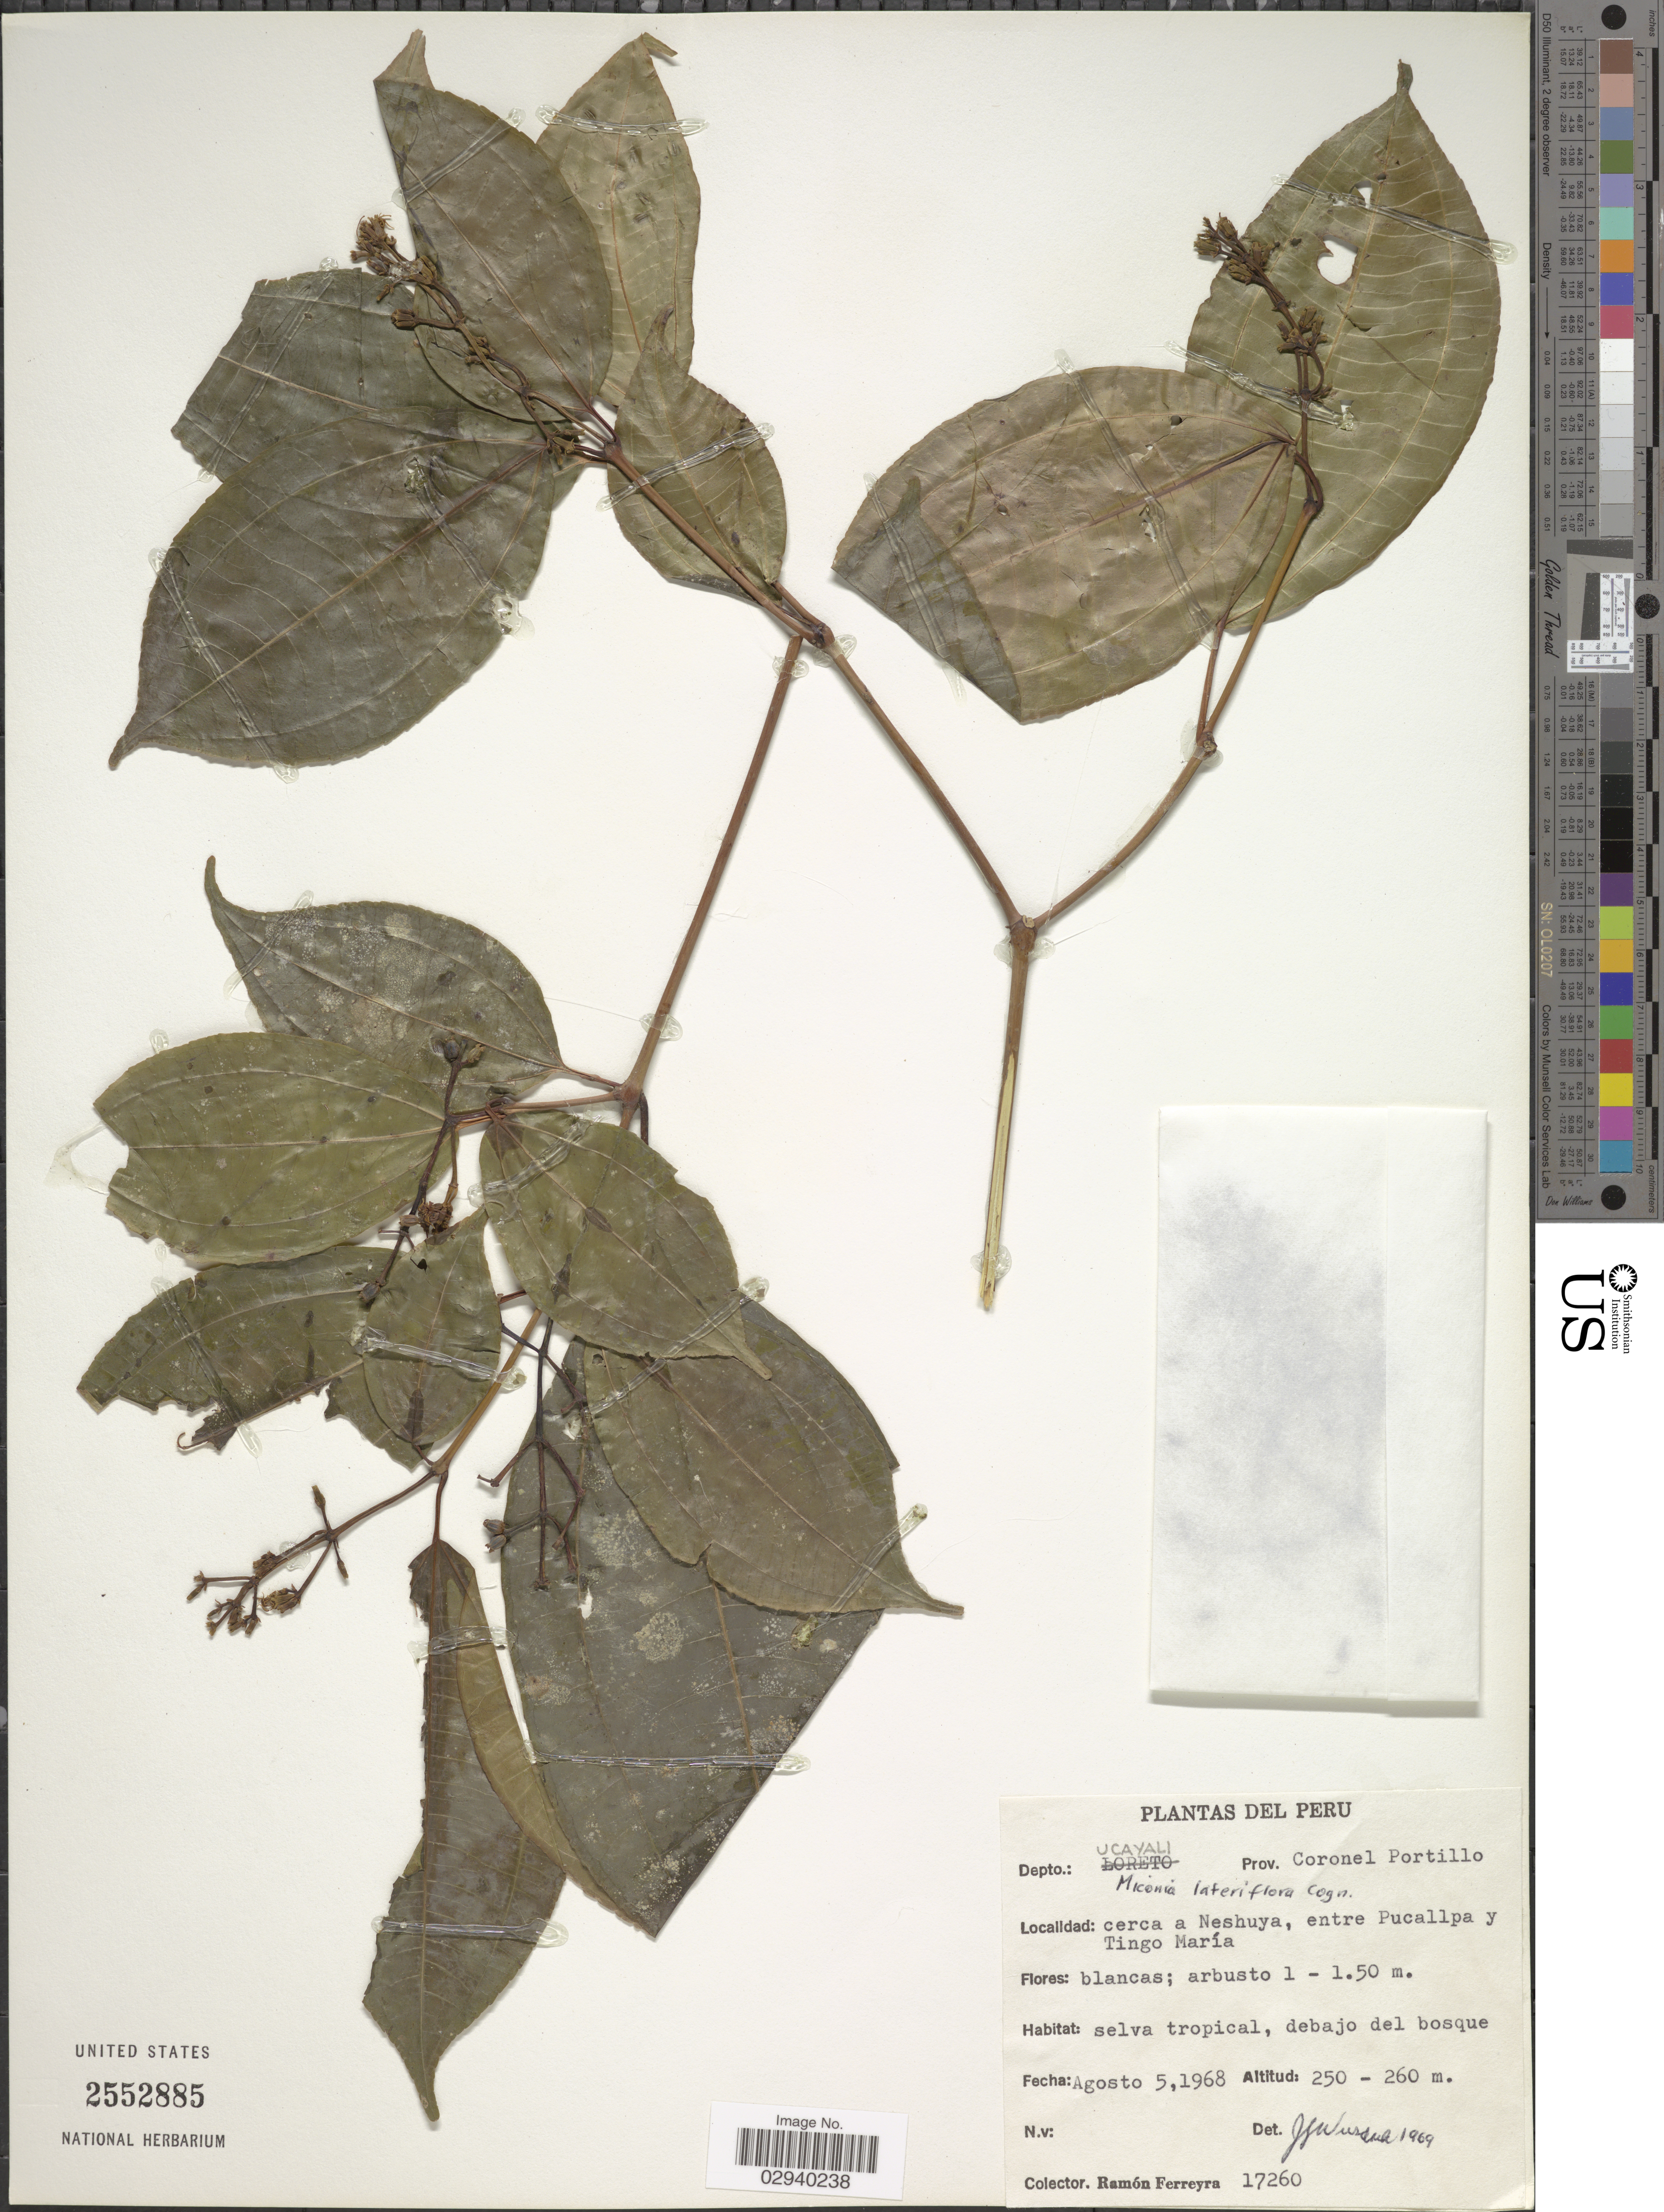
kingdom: Plantae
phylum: Tracheophyta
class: Magnoliopsida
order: Myrtales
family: Melastomataceae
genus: Miconia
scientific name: Miconia lateriflora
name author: Cogn.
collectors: R. A. Ferreyra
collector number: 17260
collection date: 1968-08-05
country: Peru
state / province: Ucayali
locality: Depto.: Ucayali, Prov. Coronel Portillo, cerca a Neshuya, entre Pucallpa y Tingo María.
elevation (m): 250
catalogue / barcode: US 2552885